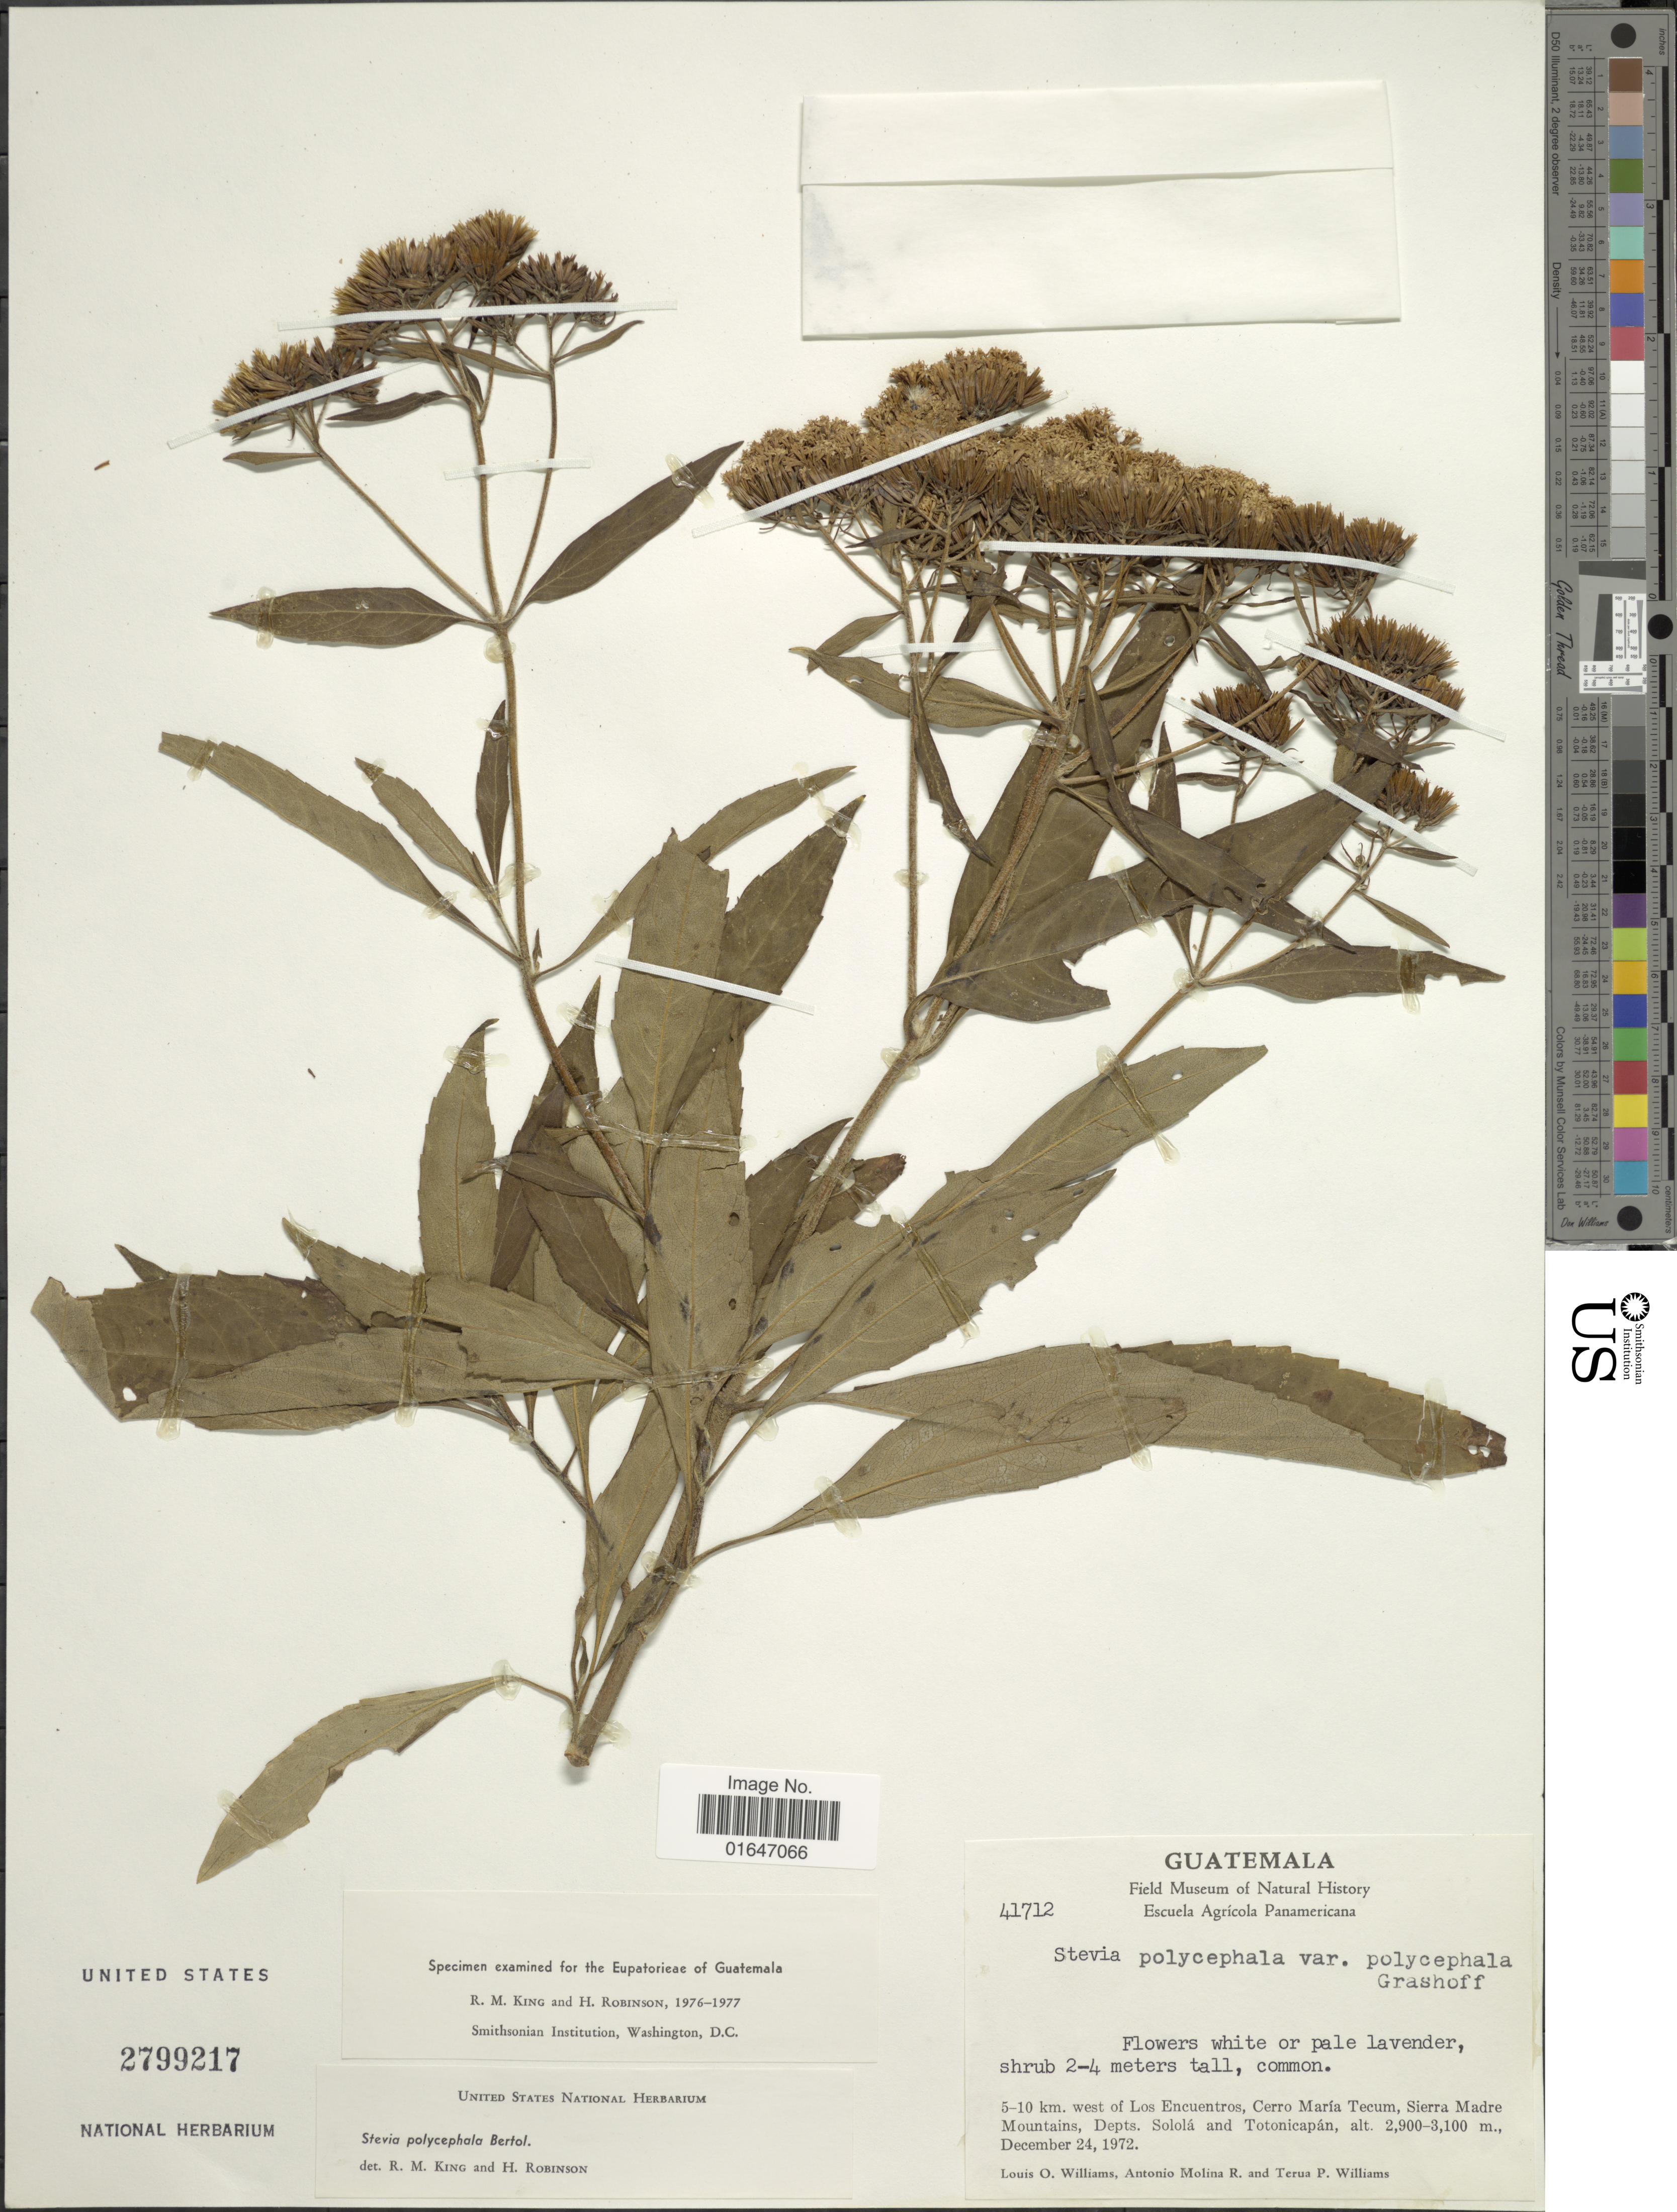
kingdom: Plantae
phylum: Tracheophyta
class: Magnoliopsida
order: Asterales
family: Asteraceae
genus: Stevia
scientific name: Stevia polycephala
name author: Bertoloni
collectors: L. O. Williams, A. Molina R. & T. P. Williams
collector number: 41712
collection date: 1972-12-24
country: Guatemala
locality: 5-10 km. west of Los Encuentros, Cerro María Tecum, Sierra Madrea Mountains, Dept. Sololá and Totonicapán.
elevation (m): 2900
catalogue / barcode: US 2799217